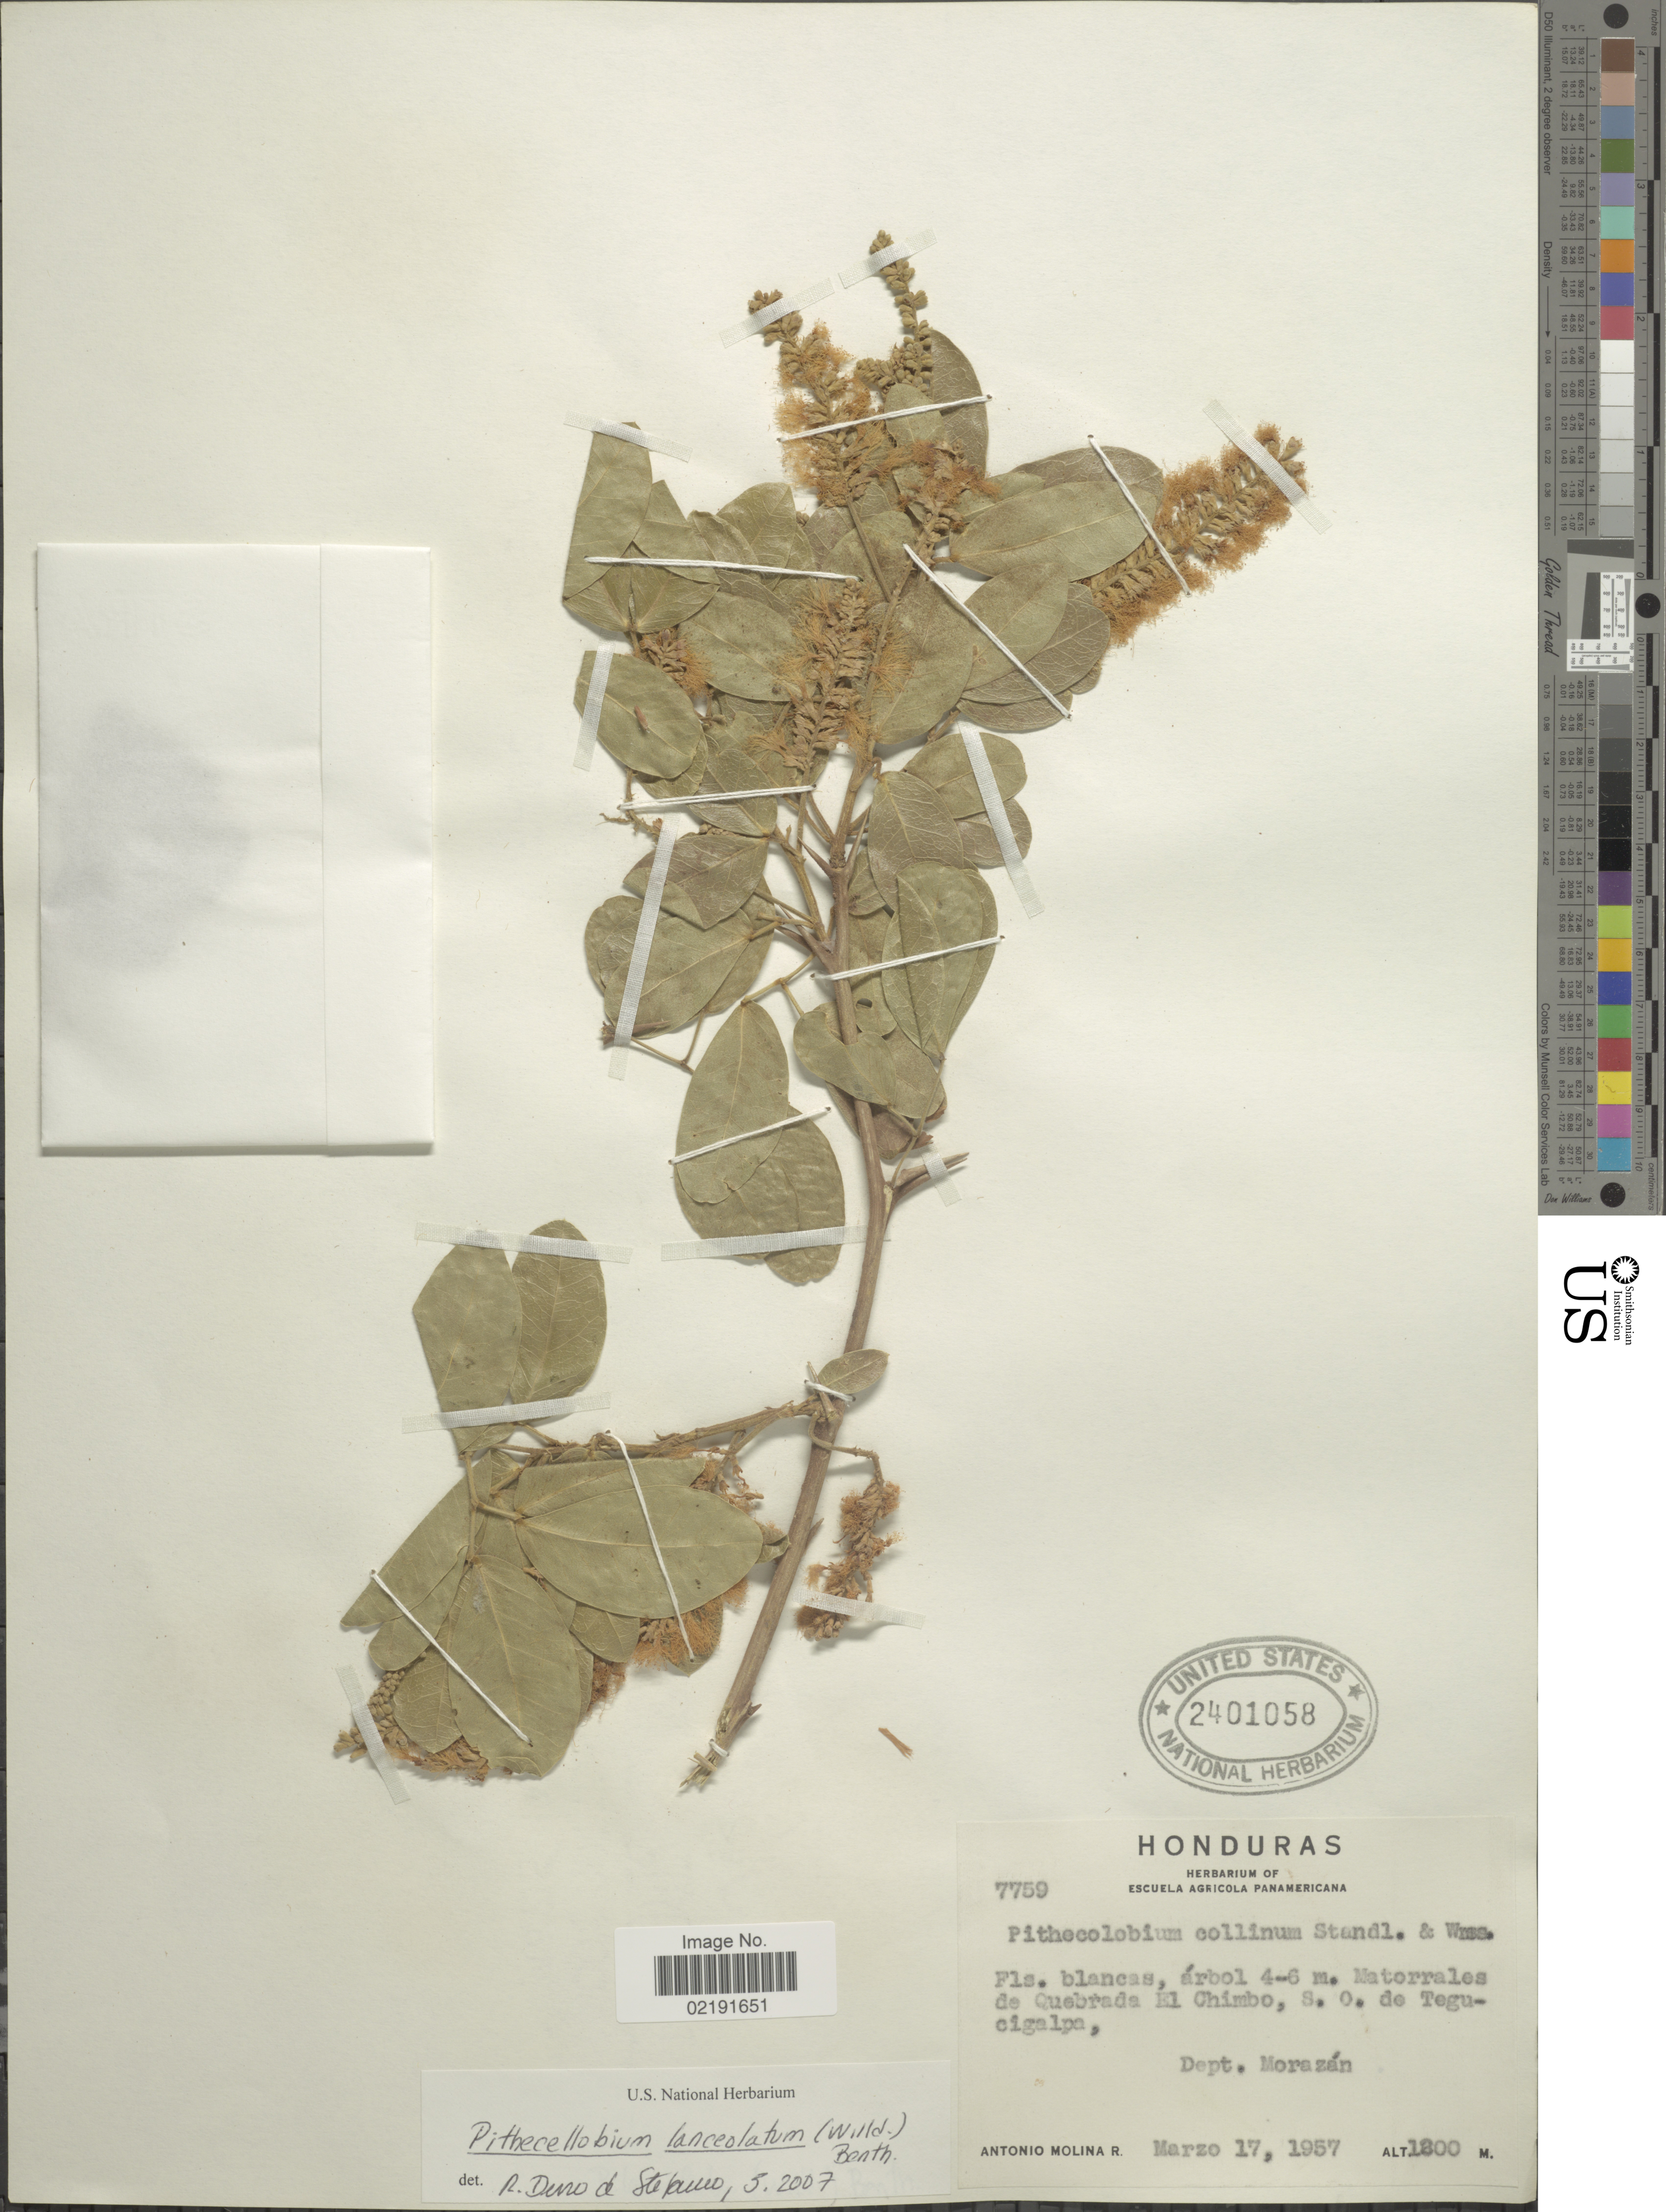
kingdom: Plantae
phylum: Tracheophyta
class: Magnoliopsida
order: Fabales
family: Fabaceae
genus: Pithecellobium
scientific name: Pithecellobium lanceolatum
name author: (Humb. & Bonpl. ex Willd.) Benth.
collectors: A. Molina R.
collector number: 7759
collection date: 1957-03-17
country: Honduras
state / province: Fco. Morazán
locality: Matorrales de Quebrada El Chimbo, S.O. de Tegucigalpa, Dept. Morazán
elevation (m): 1300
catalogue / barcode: US 2401058